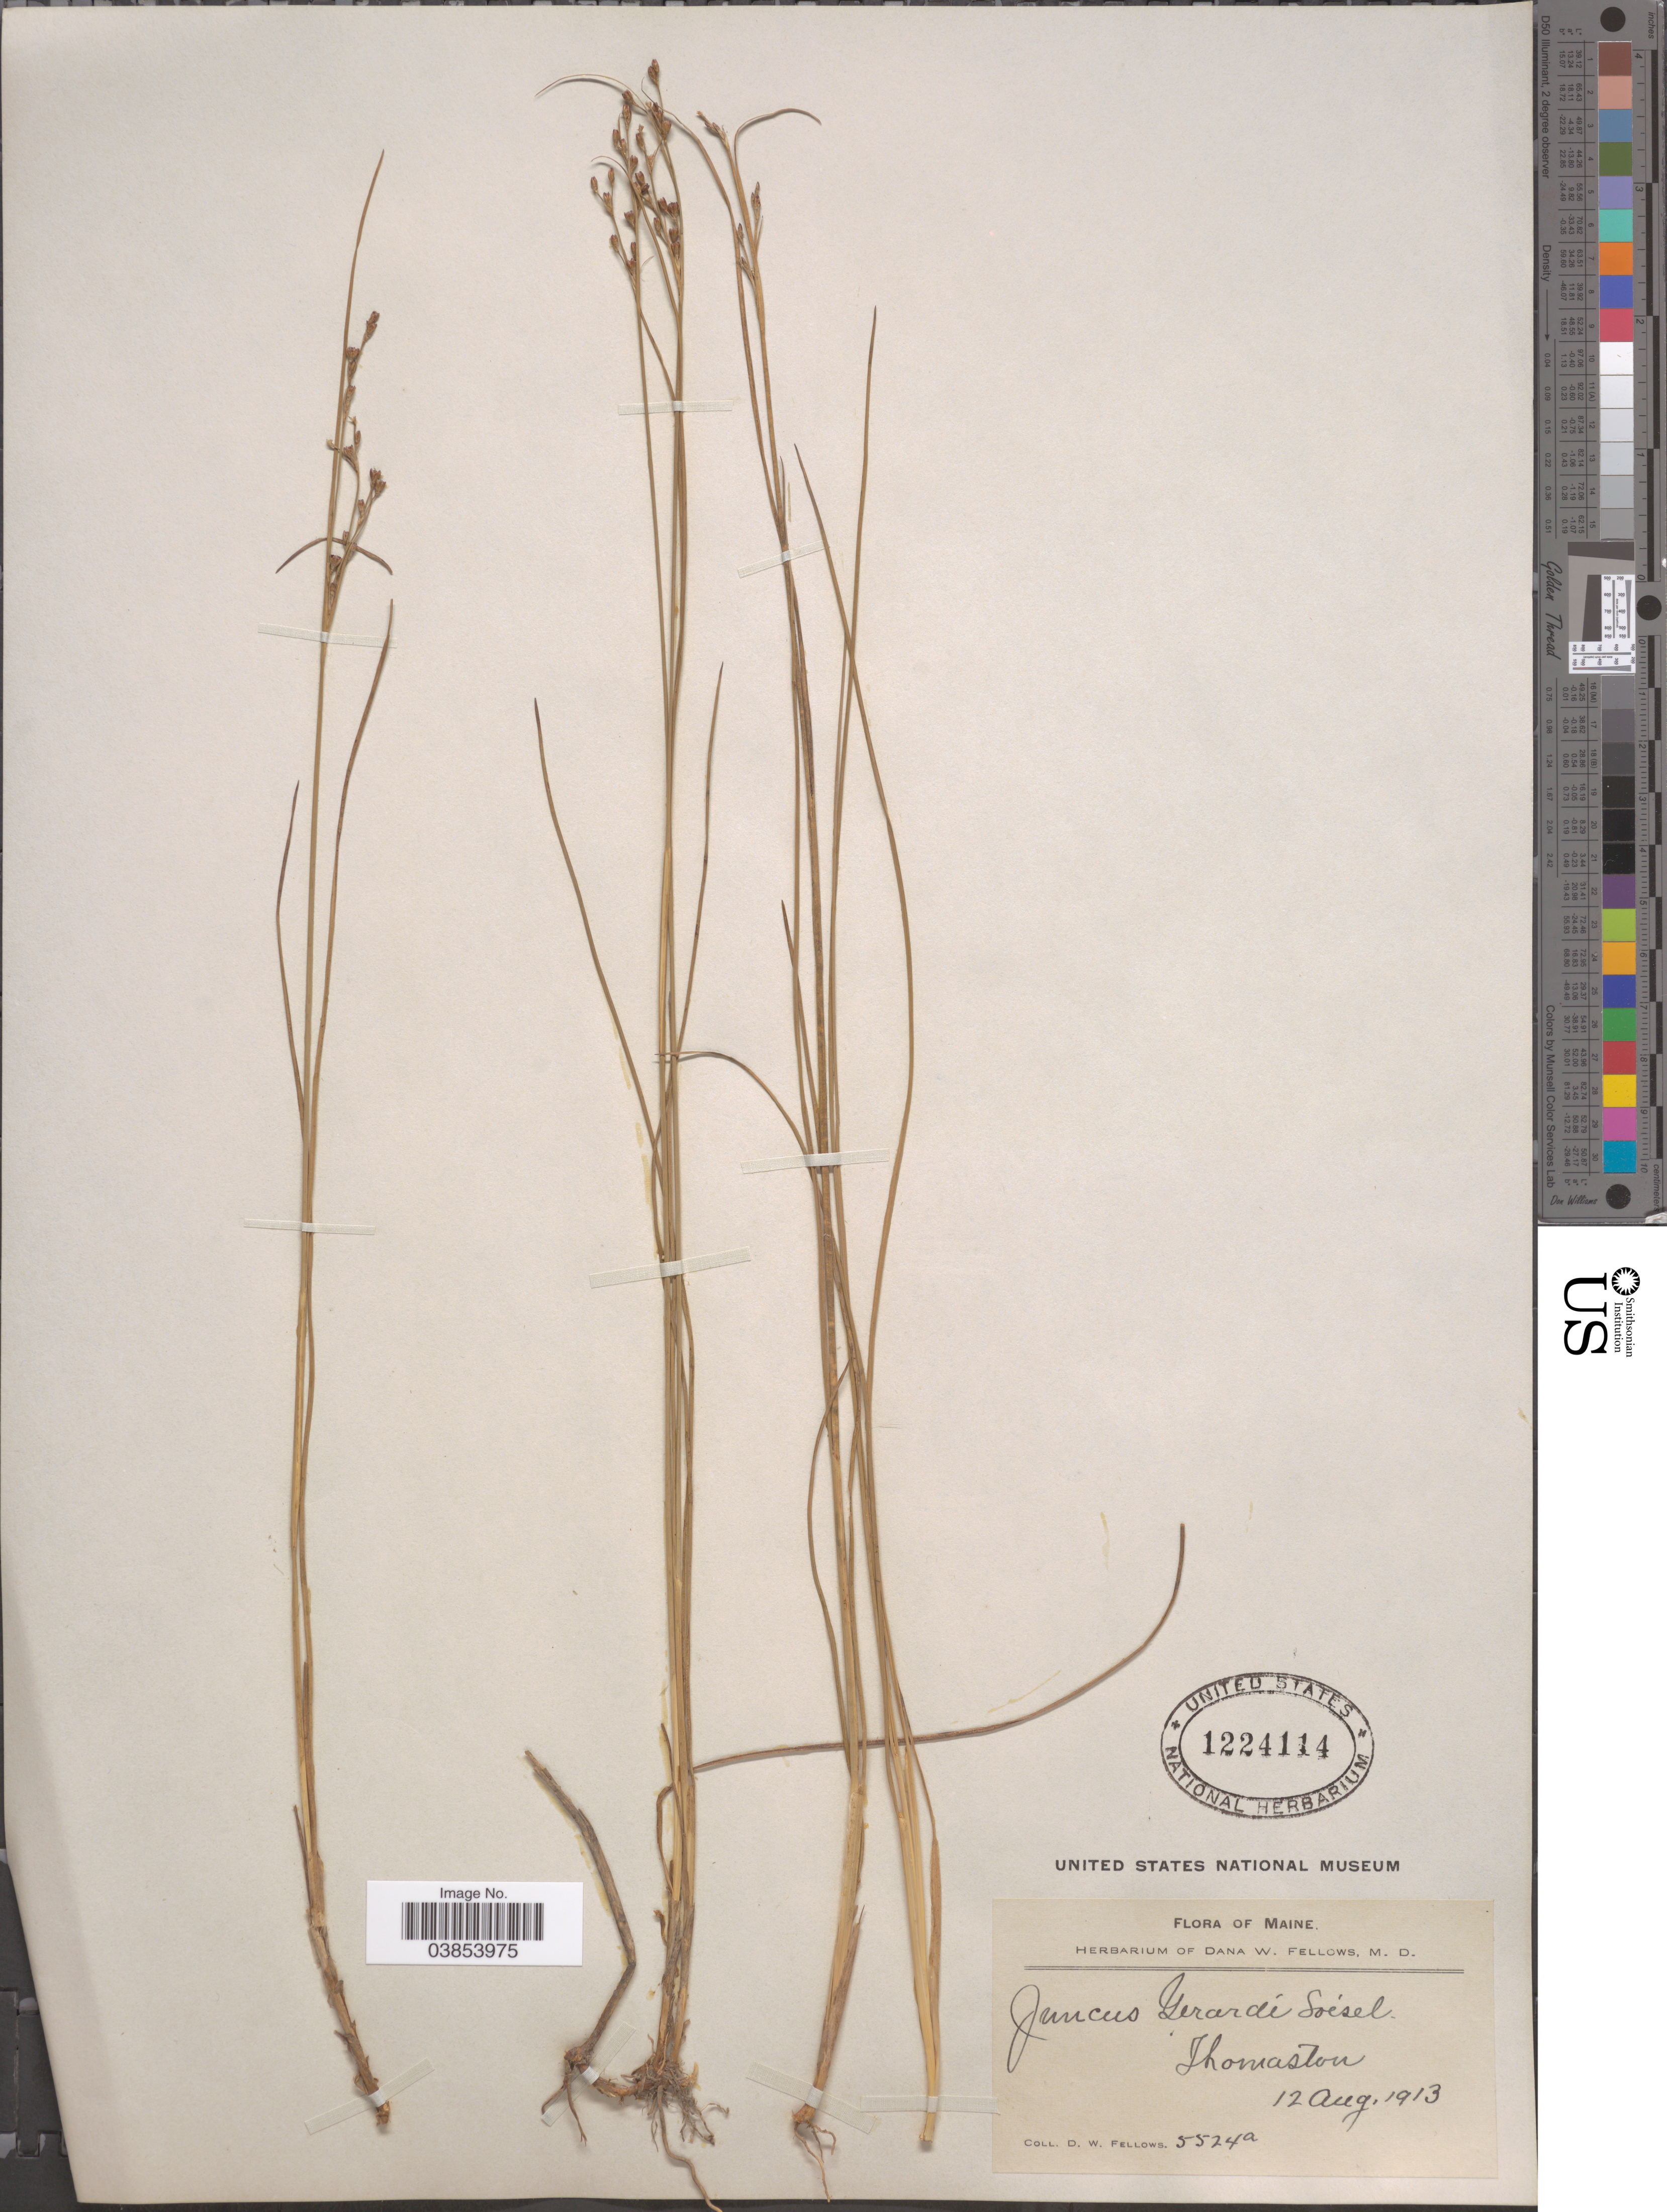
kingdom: Plantae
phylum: Tracheophyta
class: Liliopsida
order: Poales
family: Juncaceae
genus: Juncus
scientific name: Juncus gerardi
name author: Loisel.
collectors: D. W. Fellows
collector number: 5524a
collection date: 1913-08-12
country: United States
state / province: Maine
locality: Thomaston.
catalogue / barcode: US 1224114